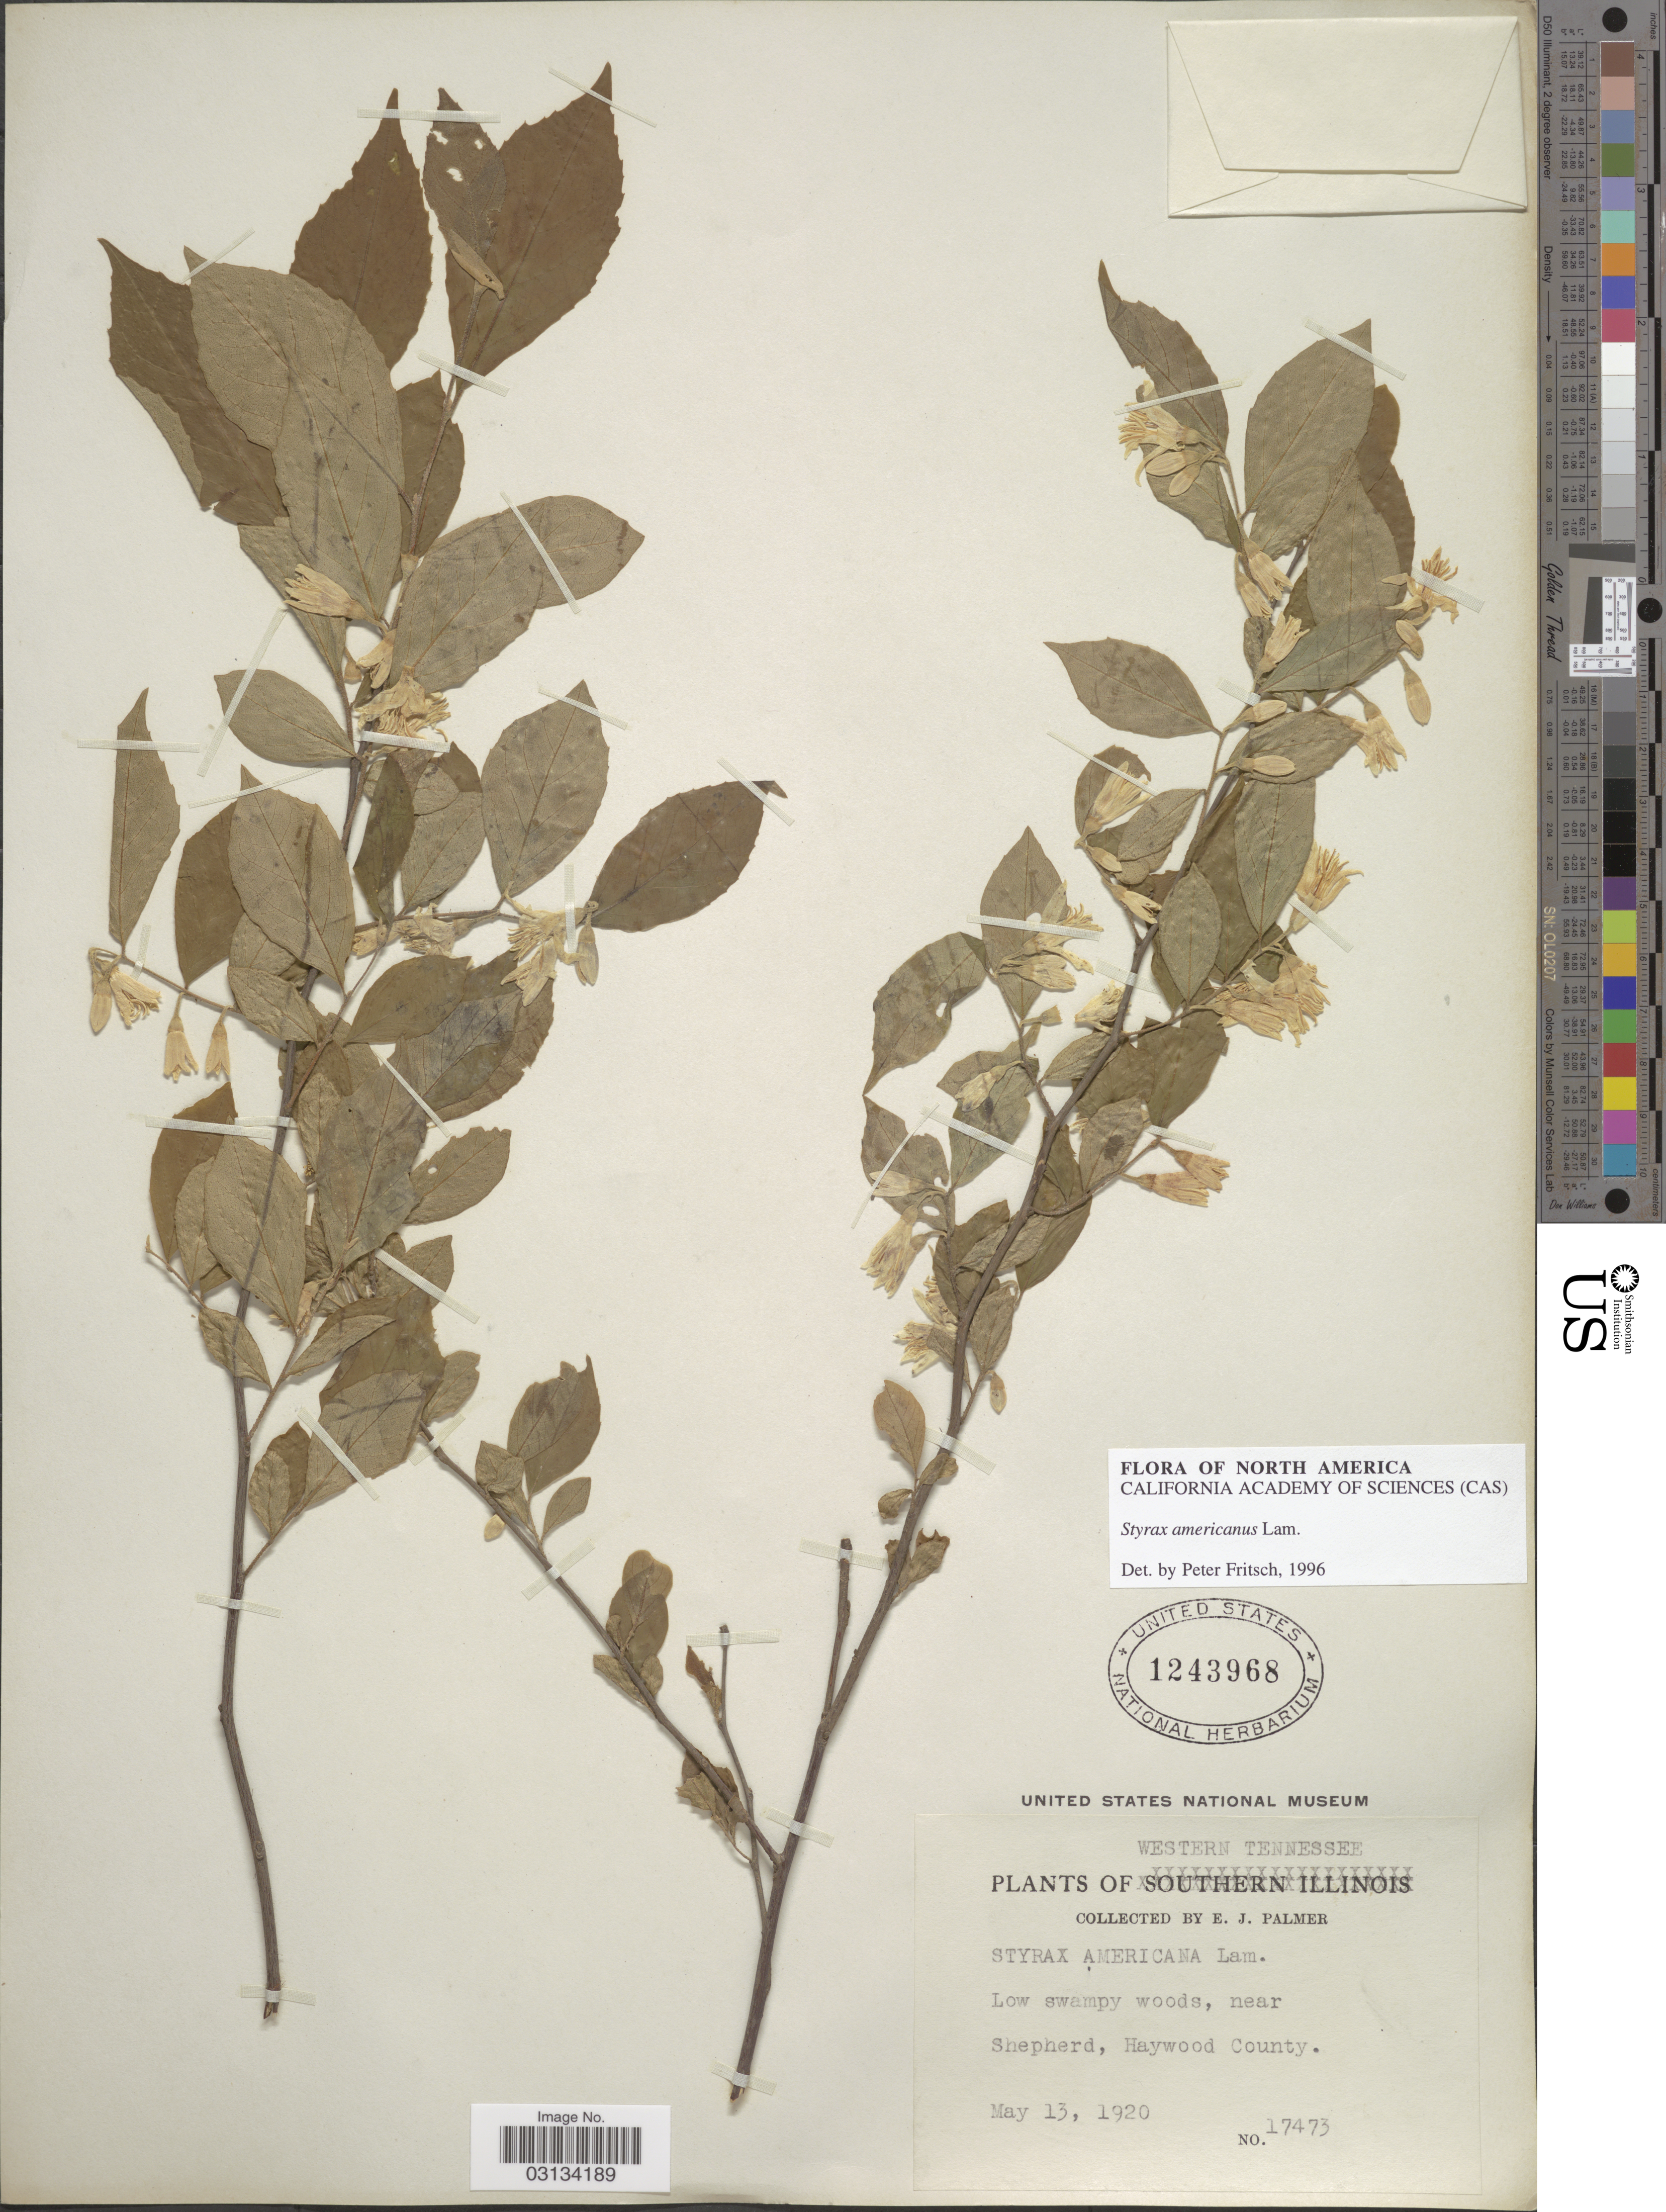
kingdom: Plantae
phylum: Tracheophyta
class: Magnoliopsida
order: Ericales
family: Styracaceae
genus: Styrax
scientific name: Styrax americanus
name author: Lam.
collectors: E. J. Palmer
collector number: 17473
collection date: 1920-05-13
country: United States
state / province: Tennessee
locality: Western Tennessee. Near Shepherd, Haywood County.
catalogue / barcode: US 1243968